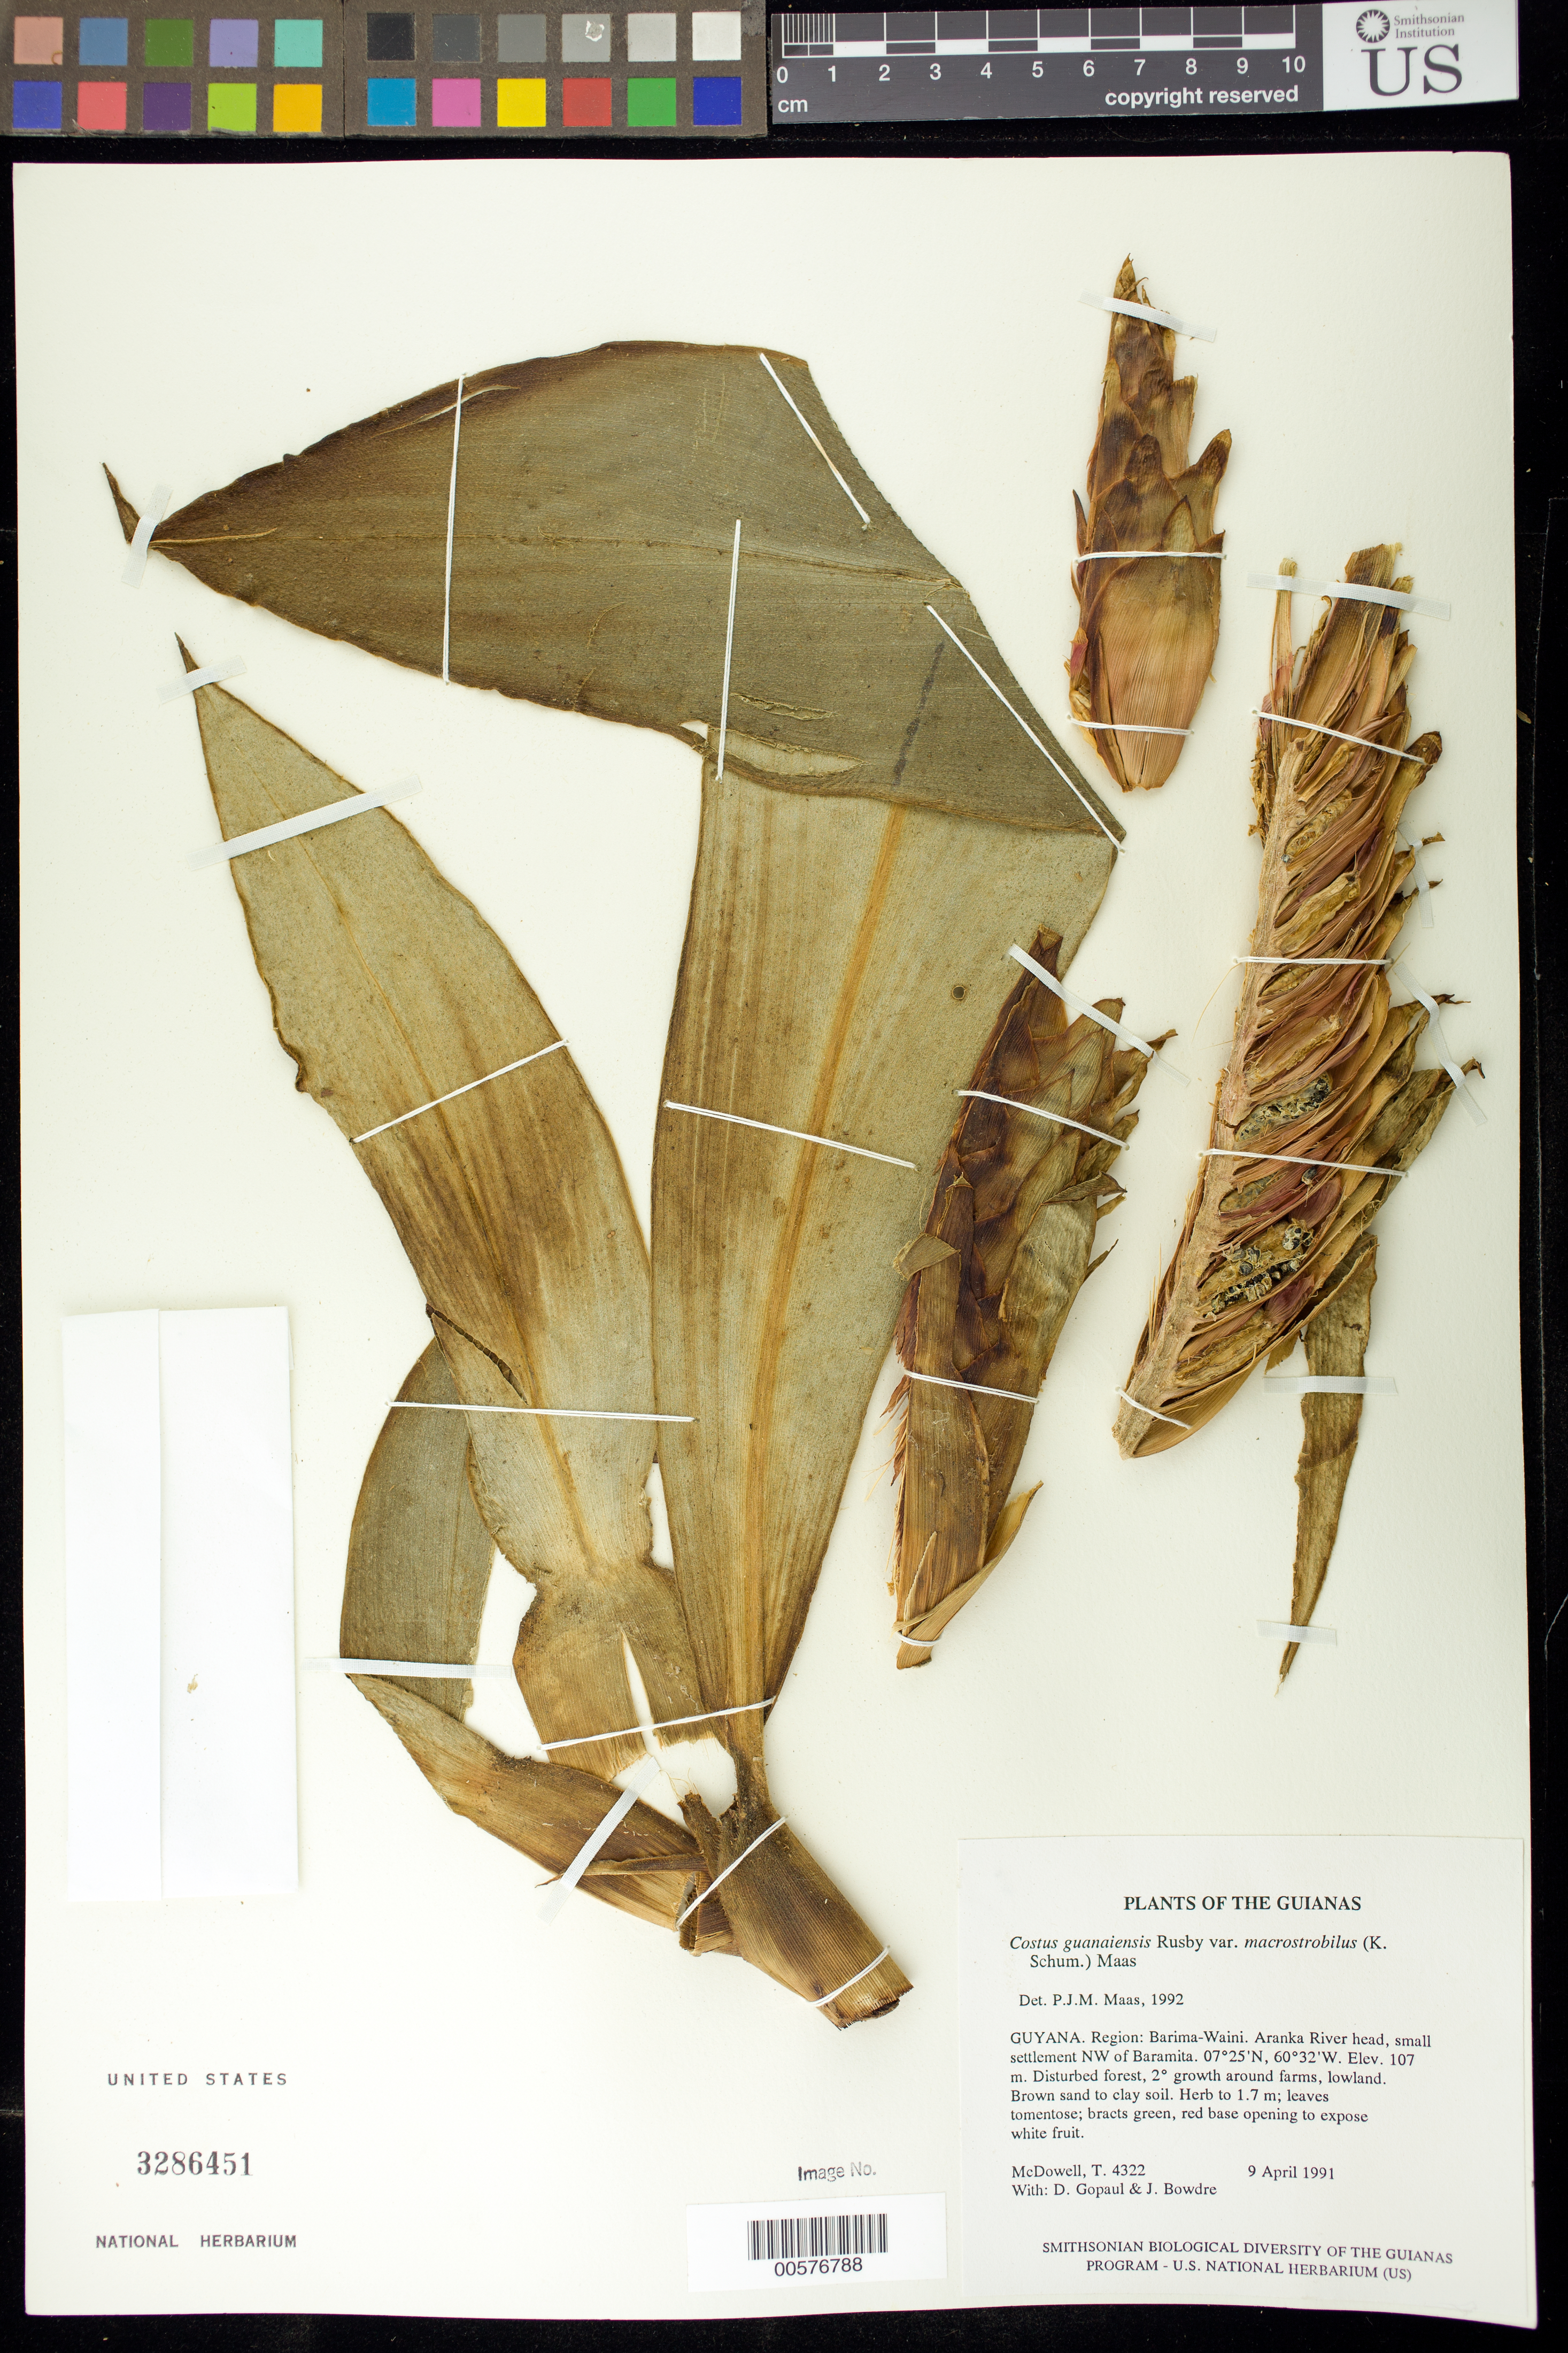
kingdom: Plantae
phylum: Tracheophyta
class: Liliopsida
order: Zingiberales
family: Costaceae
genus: Costus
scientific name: Costus guanaiensis var. macrostrobilis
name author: (K. Schum.) Maas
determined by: Maas, Paul J. M.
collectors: T. McDowell, D. Gopaul & J. Bowdre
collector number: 4322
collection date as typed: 9 April 1991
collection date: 1991-04-09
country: Guyana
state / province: Barima-Waini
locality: Aranka River head, small settlement NW of Baramita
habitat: Disturbed forest, secondary growth around farms, lowland. Brown sand to clay soil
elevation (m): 107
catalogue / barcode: US 3286451